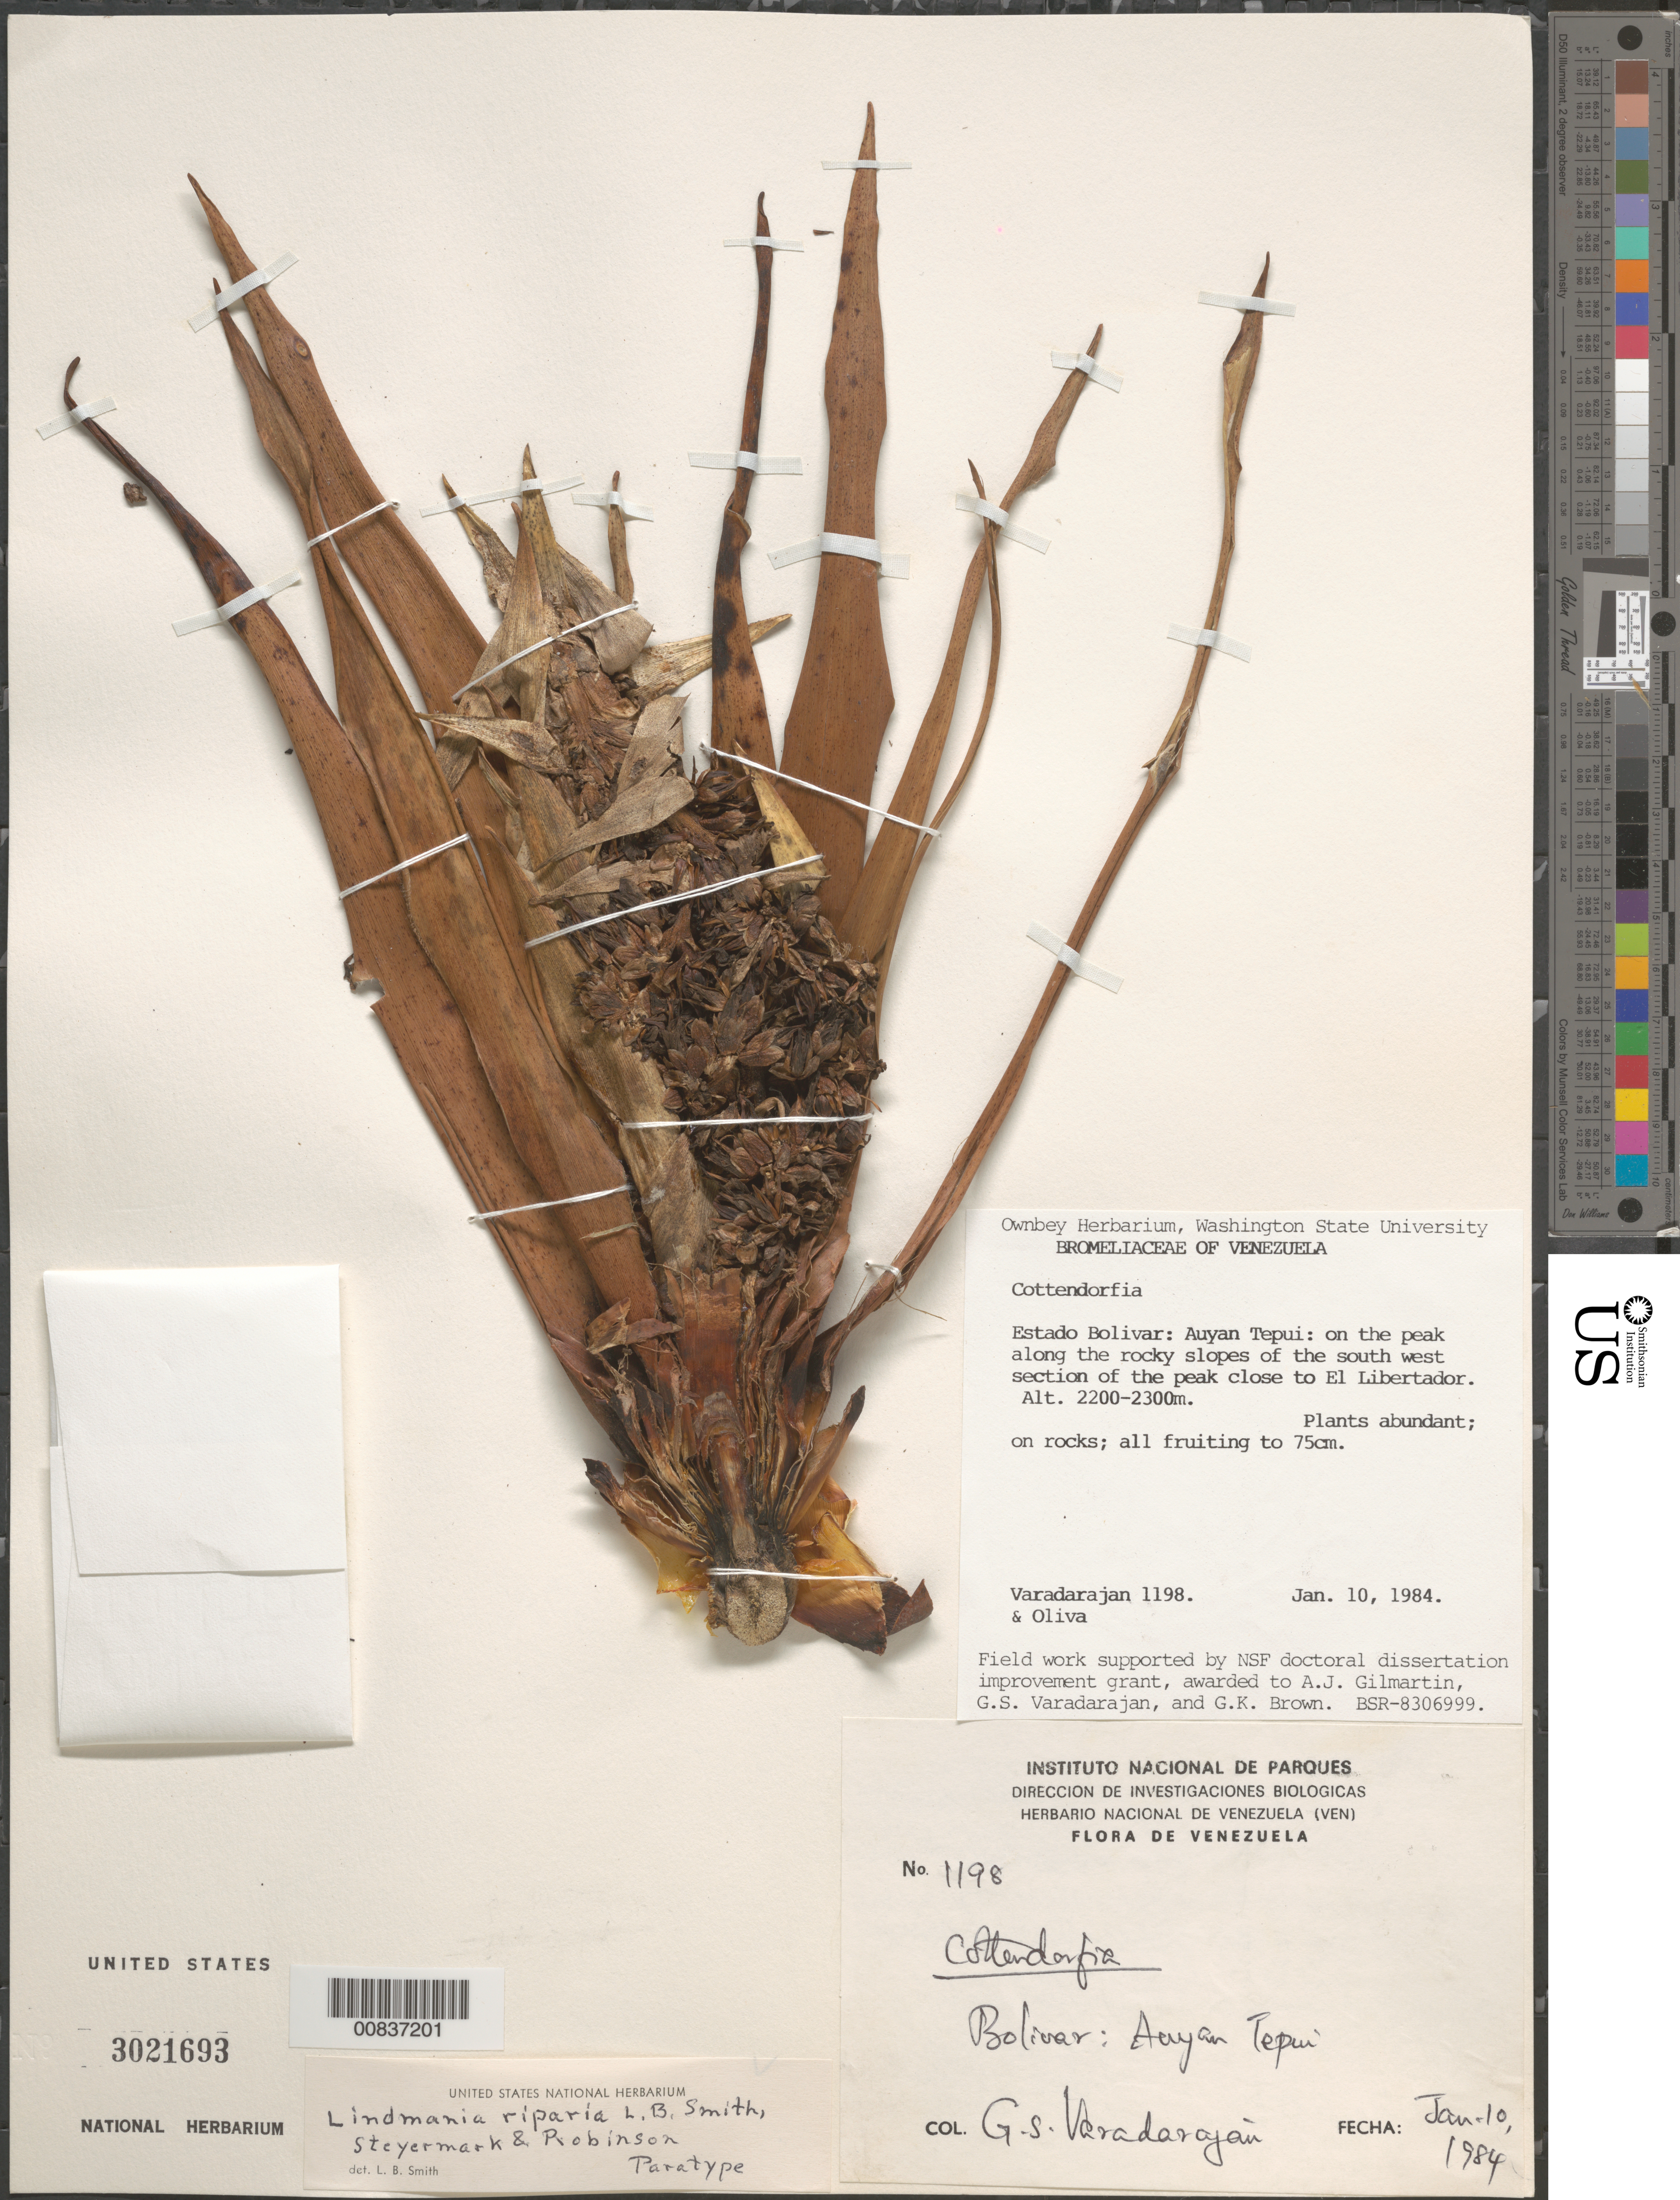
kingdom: Plantae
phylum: Tracheophyta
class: Liliopsida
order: Poales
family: Bromeliaceae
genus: Lindmania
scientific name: Lindmania riparia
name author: L.B. Sm. et al.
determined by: Smith, Lyman B., (US), NMNH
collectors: G. S. Varadarajan & -. Oliva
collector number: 1198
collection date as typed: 10-Jan-84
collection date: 1984-01-10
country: Venezuela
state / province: Bolívar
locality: Auyan-tepuí, SW section of peak close to El Libertador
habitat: On the peak along the rocky slopes of SW section of peak; on rocks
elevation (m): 2200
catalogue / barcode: US 3021693